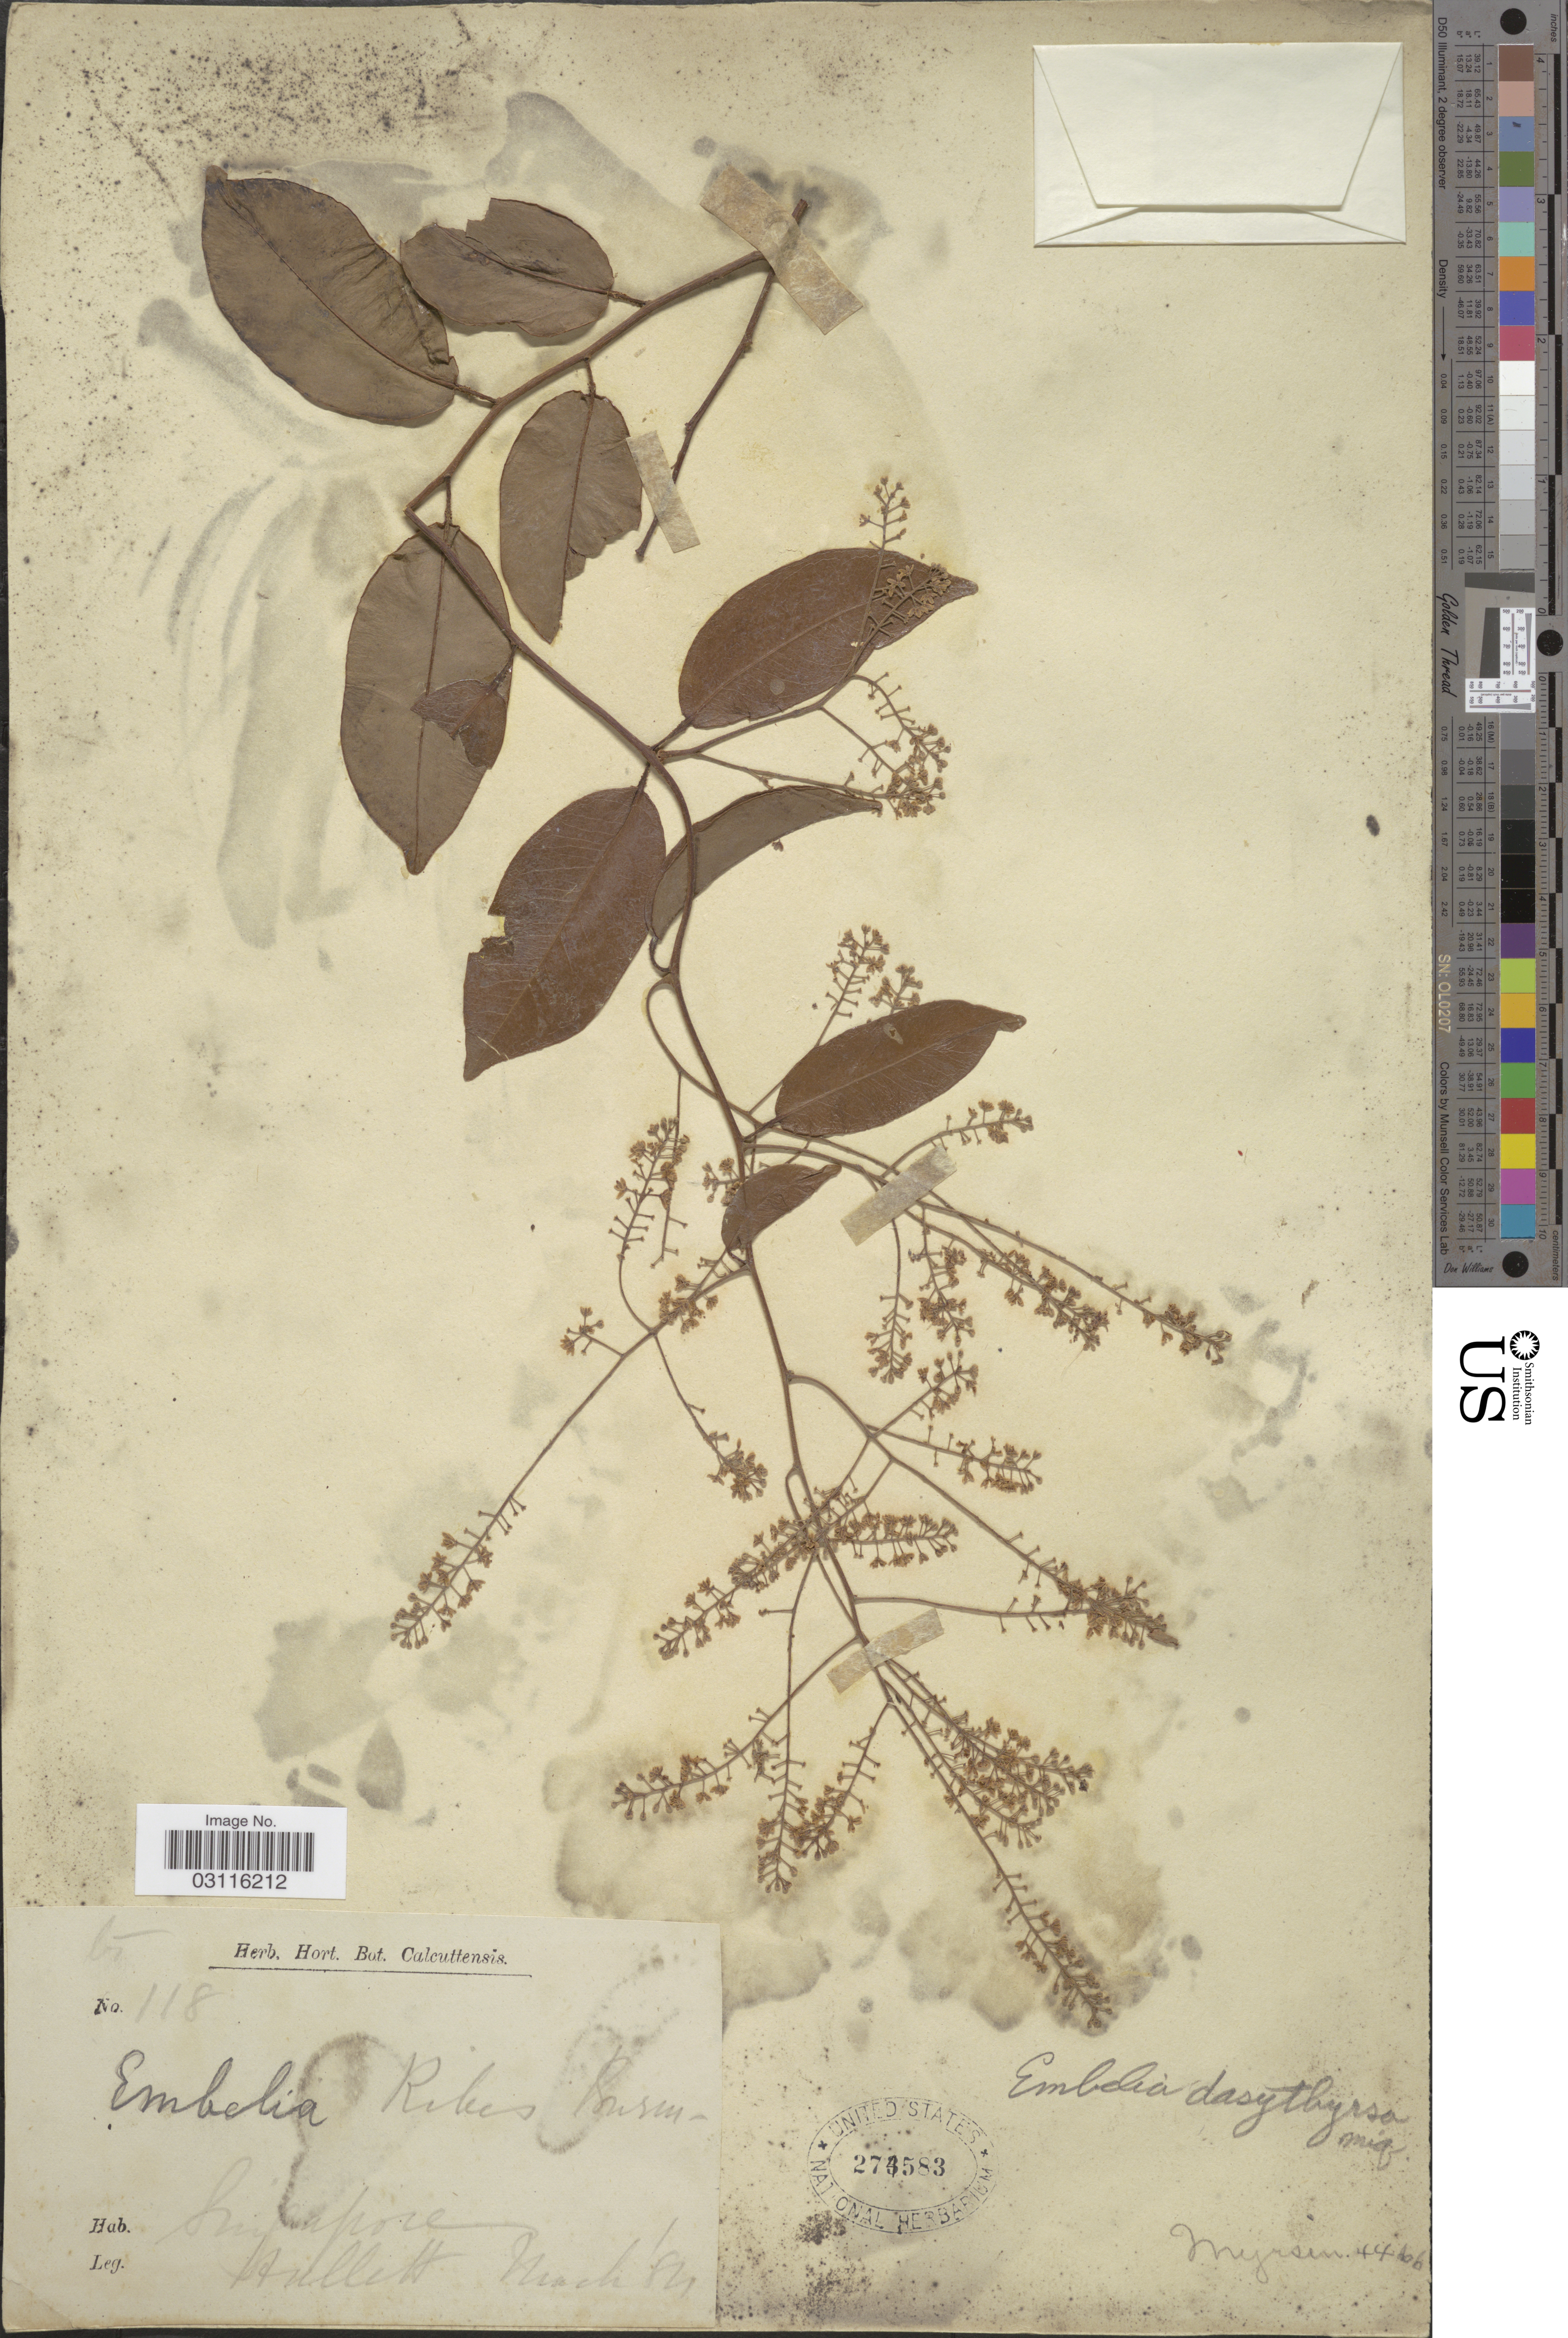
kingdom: Plantae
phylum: Tracheophyta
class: Magnoliopsida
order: Ericales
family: Primulaceae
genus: Embelia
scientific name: Embelia dasythyrsa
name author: Miq.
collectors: Hullett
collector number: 118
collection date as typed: Transcribed d/m/y: /3/84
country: Singapore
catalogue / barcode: US 274583